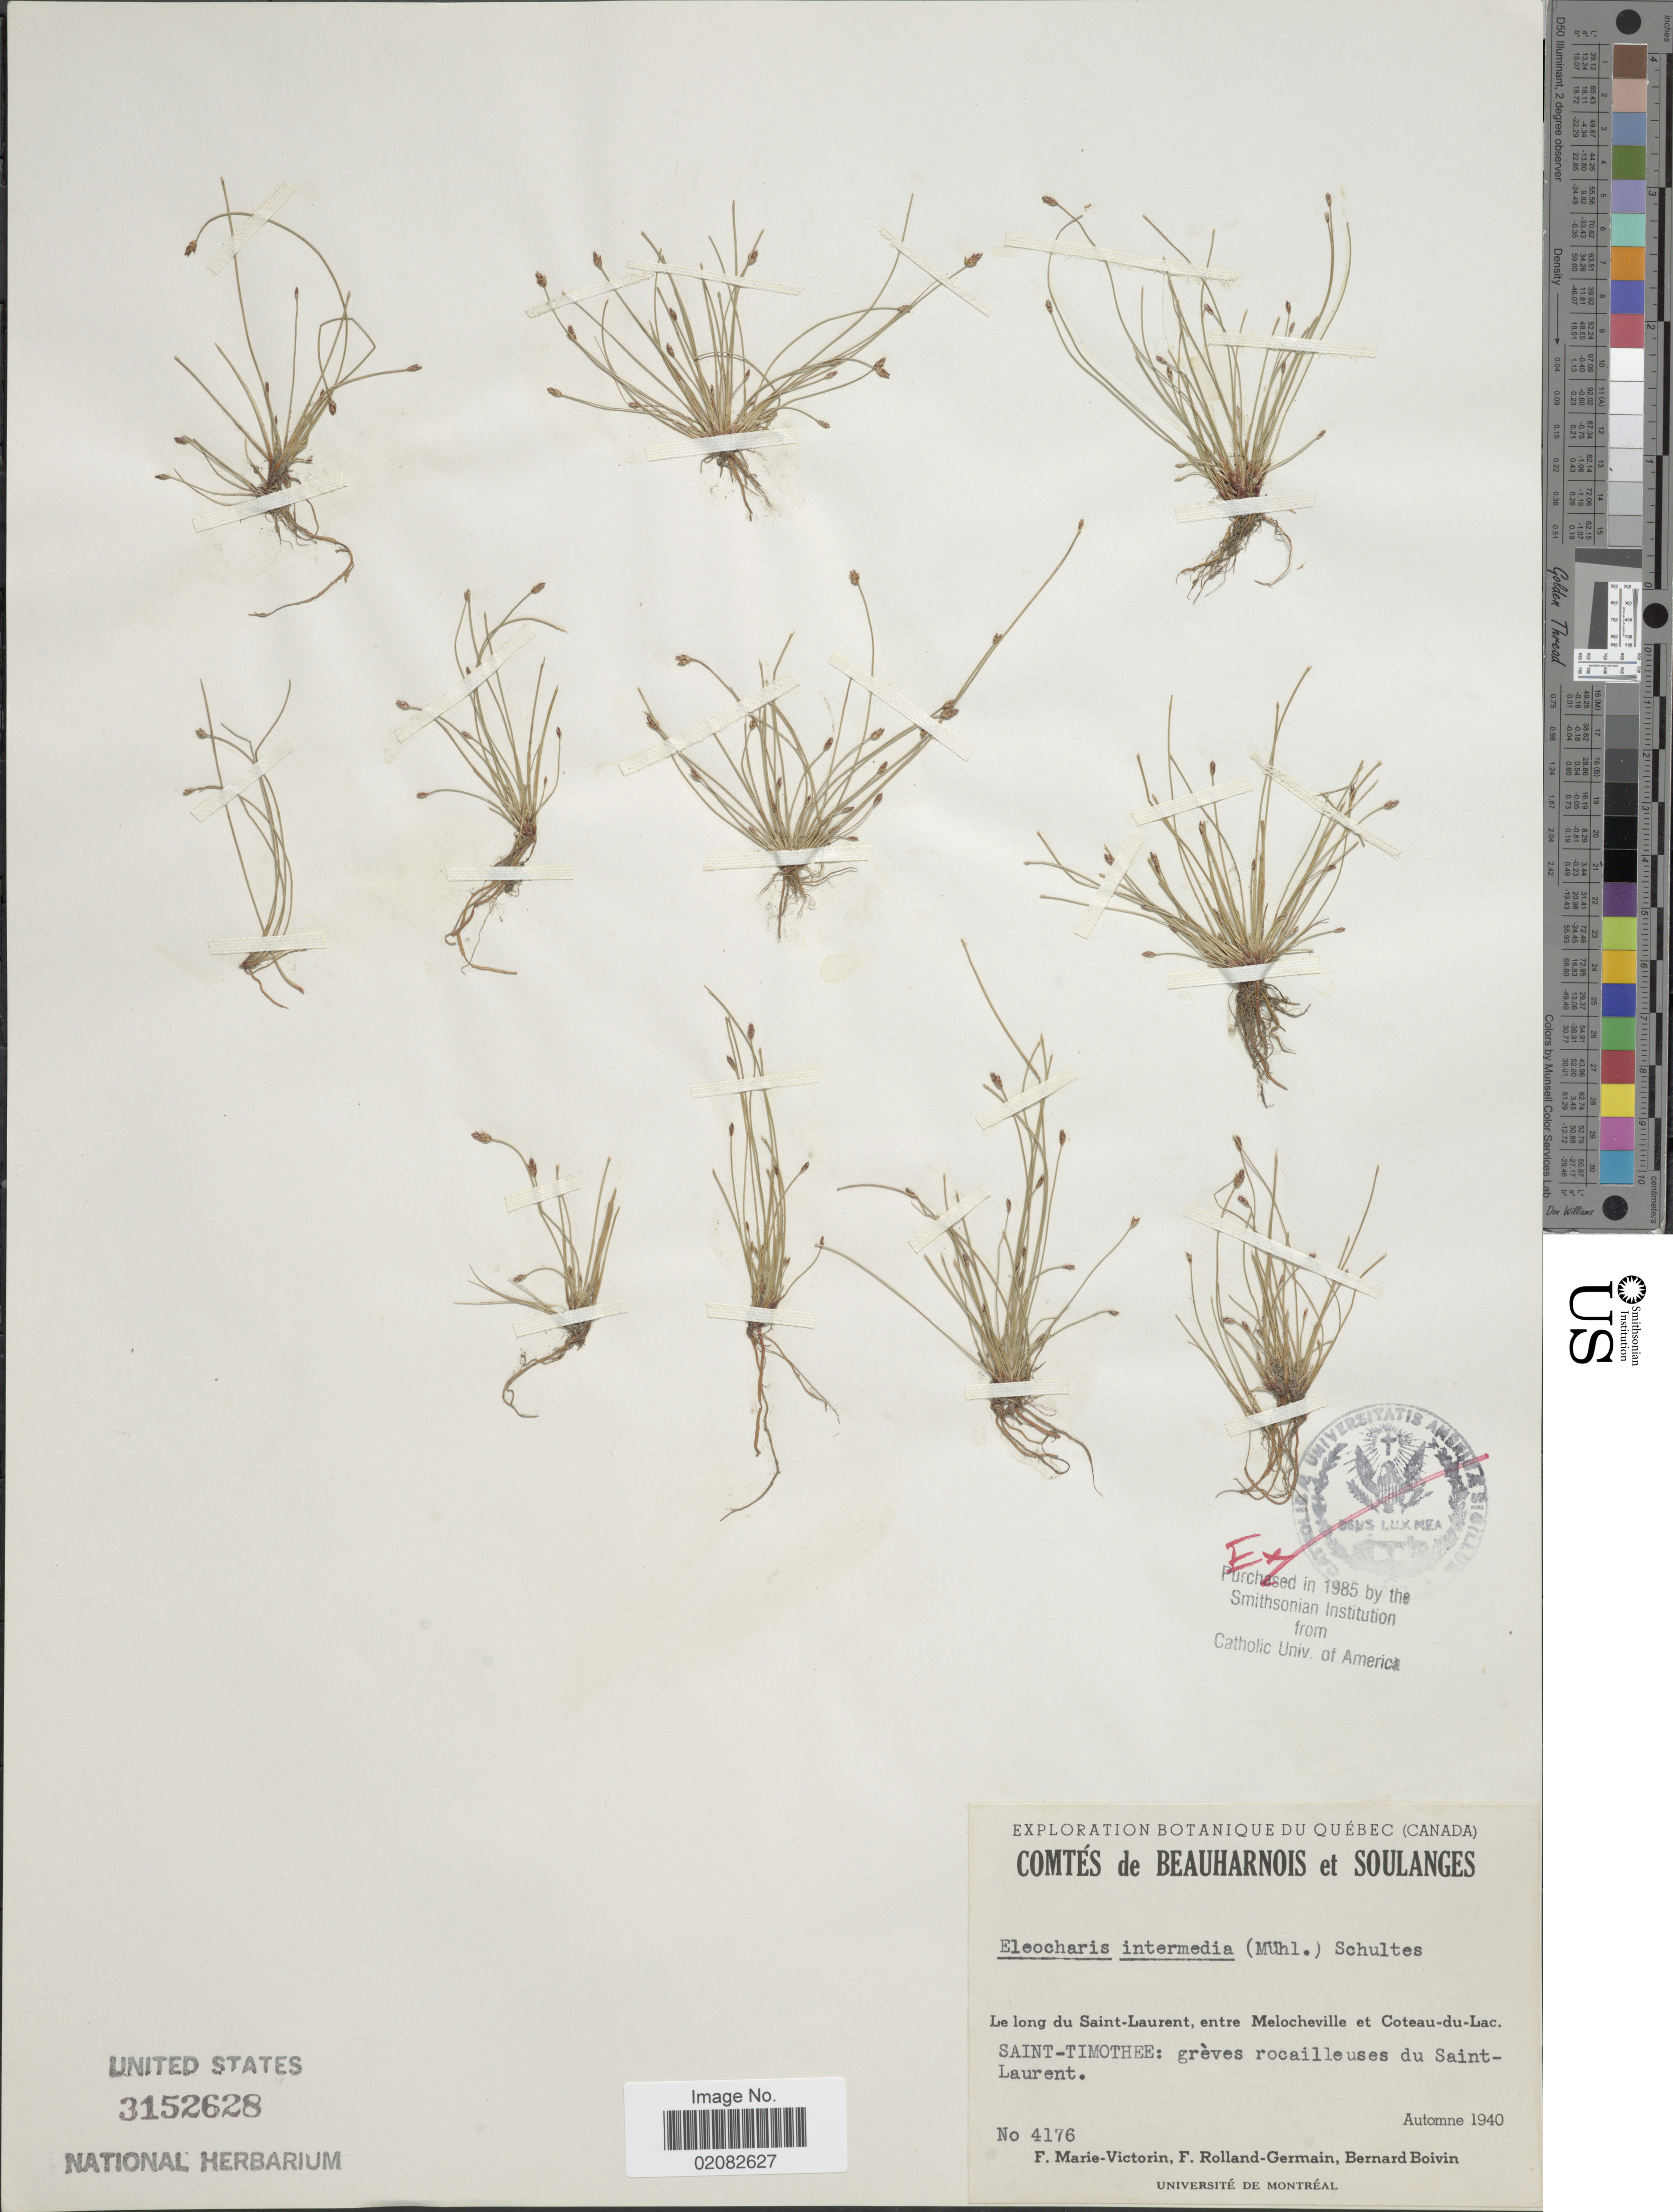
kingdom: Plantae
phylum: Tracheophyta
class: Liliopsida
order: Poales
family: Cyperaceae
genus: Eleocharis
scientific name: Eleocharis intermedia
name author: Schult.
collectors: F. Marie-Victorin, Rolland-Germain & J. R. B. Boivin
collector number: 4176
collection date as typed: Automne 1940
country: Canada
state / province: Quebec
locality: Comtes de Beuaharnois et Soulanges, Le long du Saint-Laurent, entre Melocheville et Coteau du Lac. Saint Timothee: greves rocailleuses du Saint-Laurent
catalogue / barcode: US 3152628